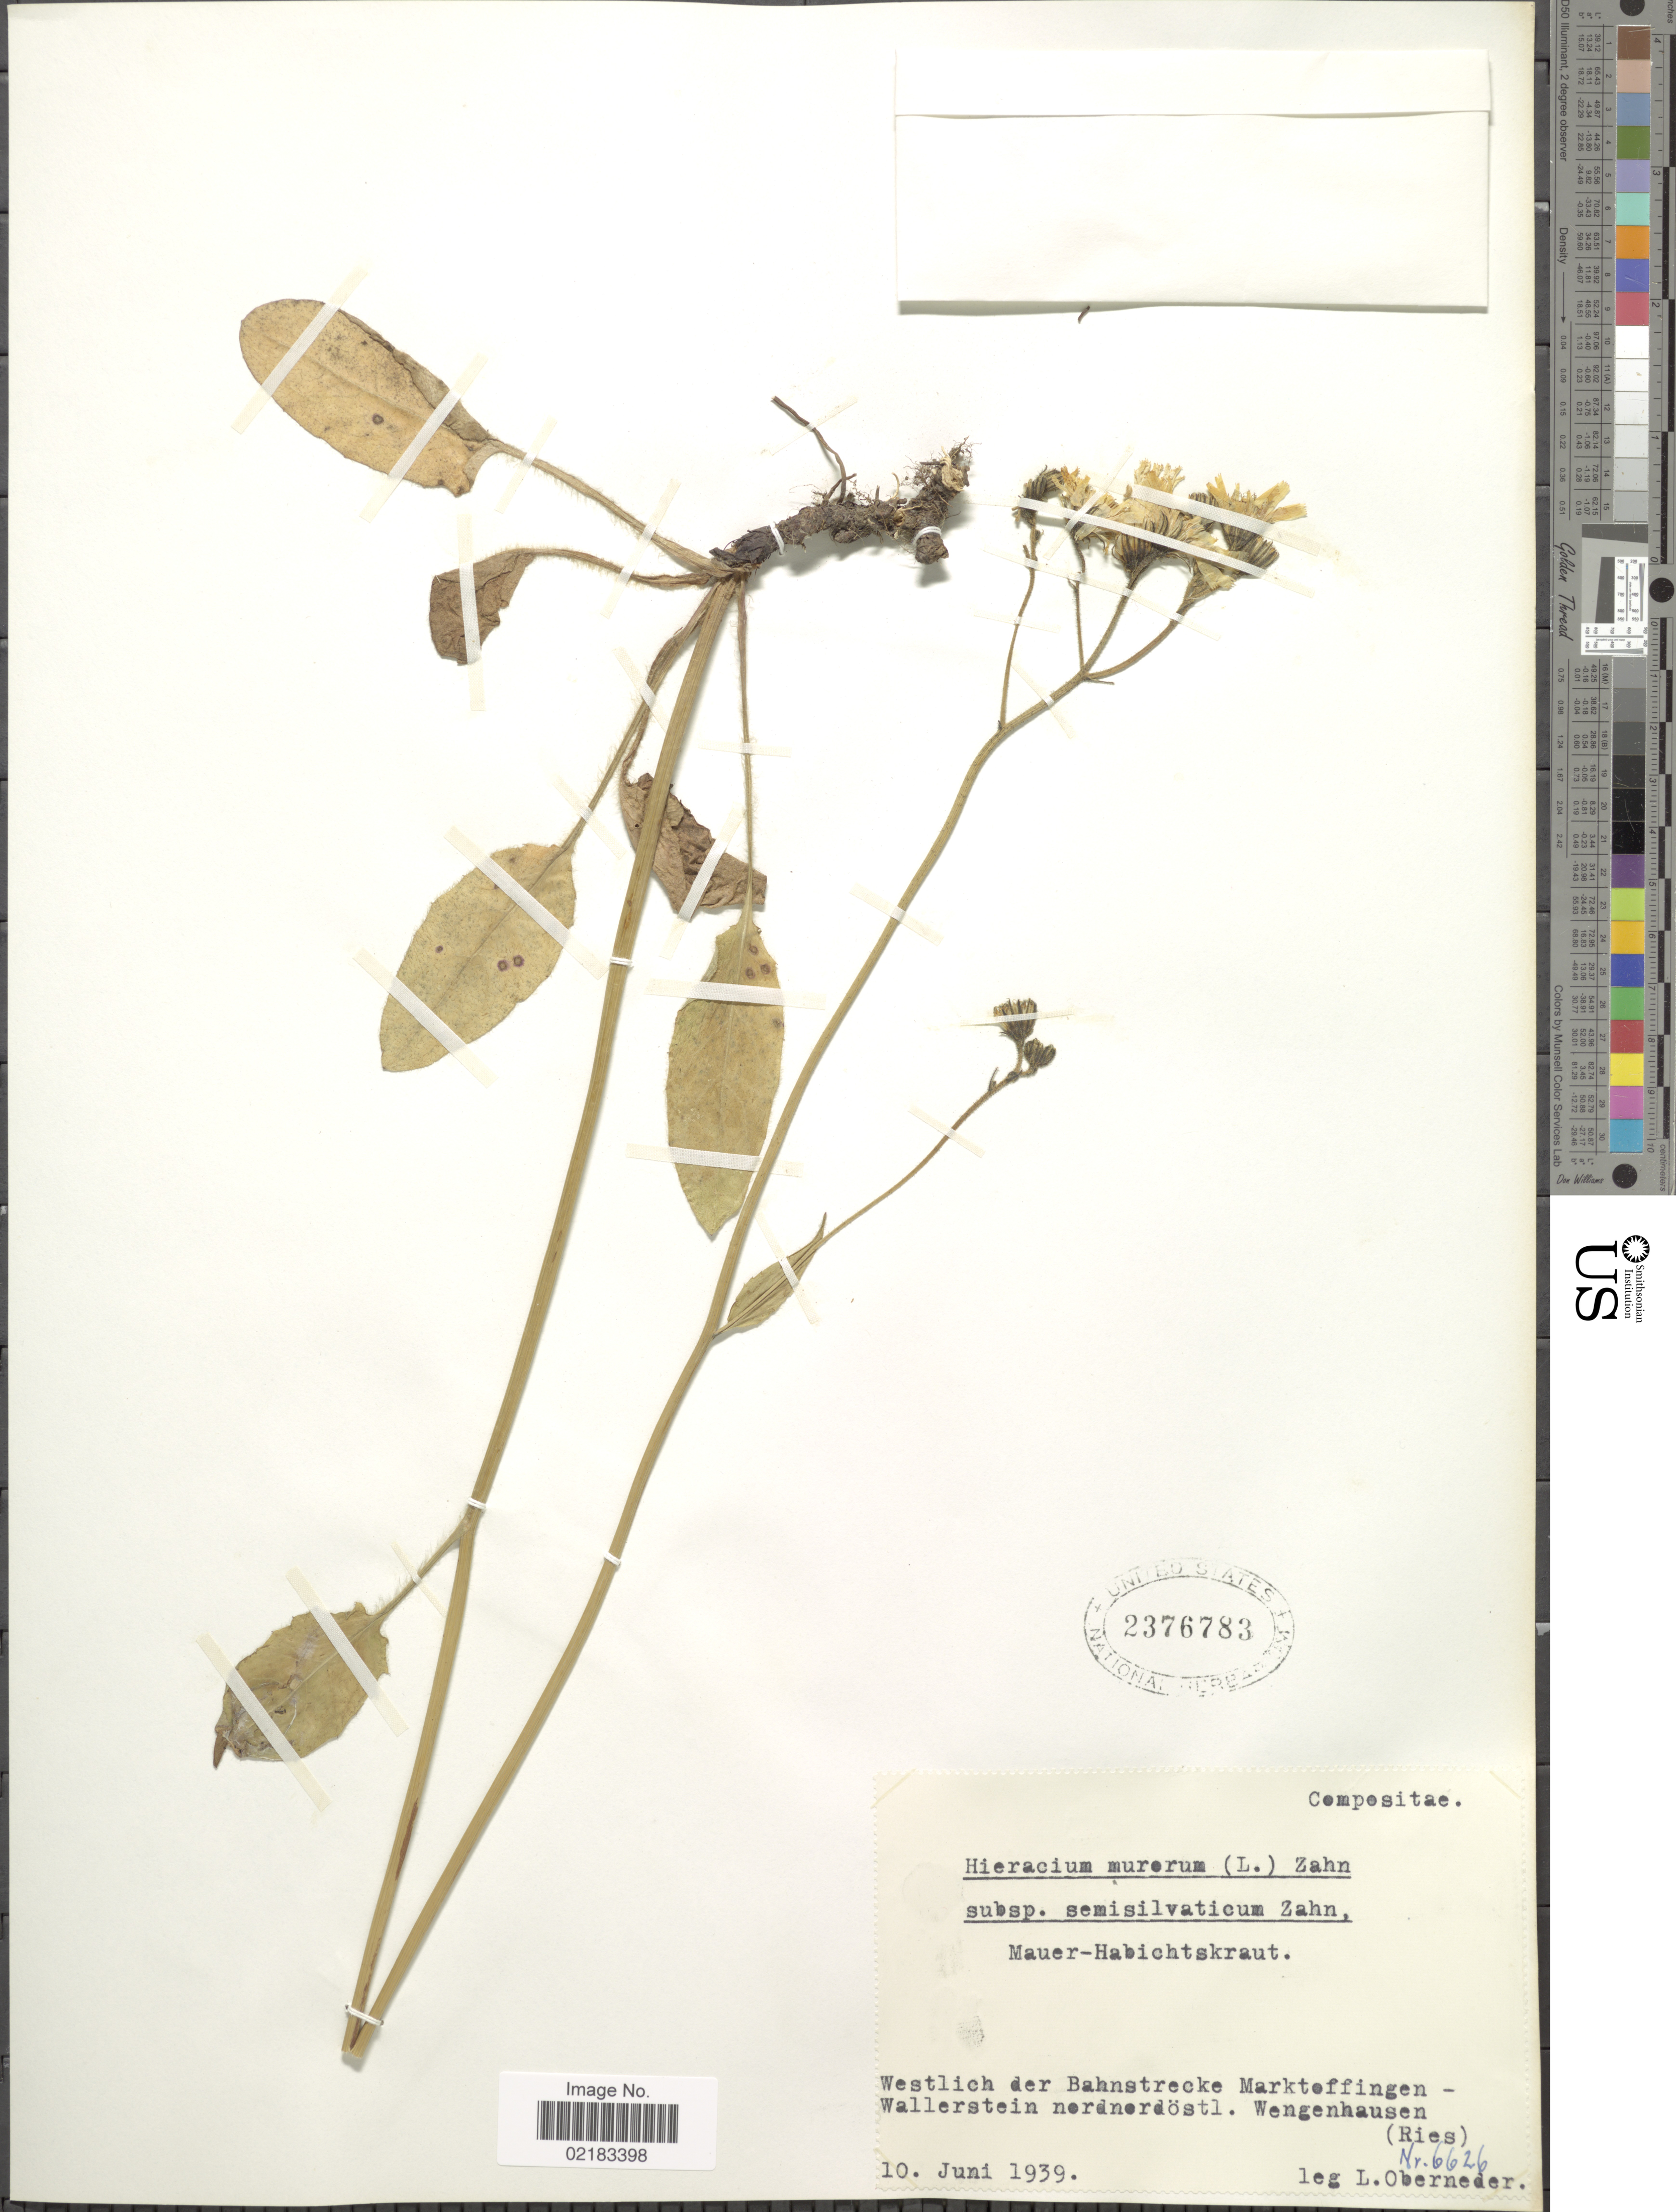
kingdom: Plantae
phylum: Tracheophyta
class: Magnoliopsida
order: Asterales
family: Asteraceae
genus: Hieracium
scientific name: Hieracium murorum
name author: L.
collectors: L. Oberneder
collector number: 6626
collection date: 1939-06-10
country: Germany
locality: Westlich der Bahnstrecke Markteffingen Wallerstein nordnordostl. Wengenhausen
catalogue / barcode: US 2376783